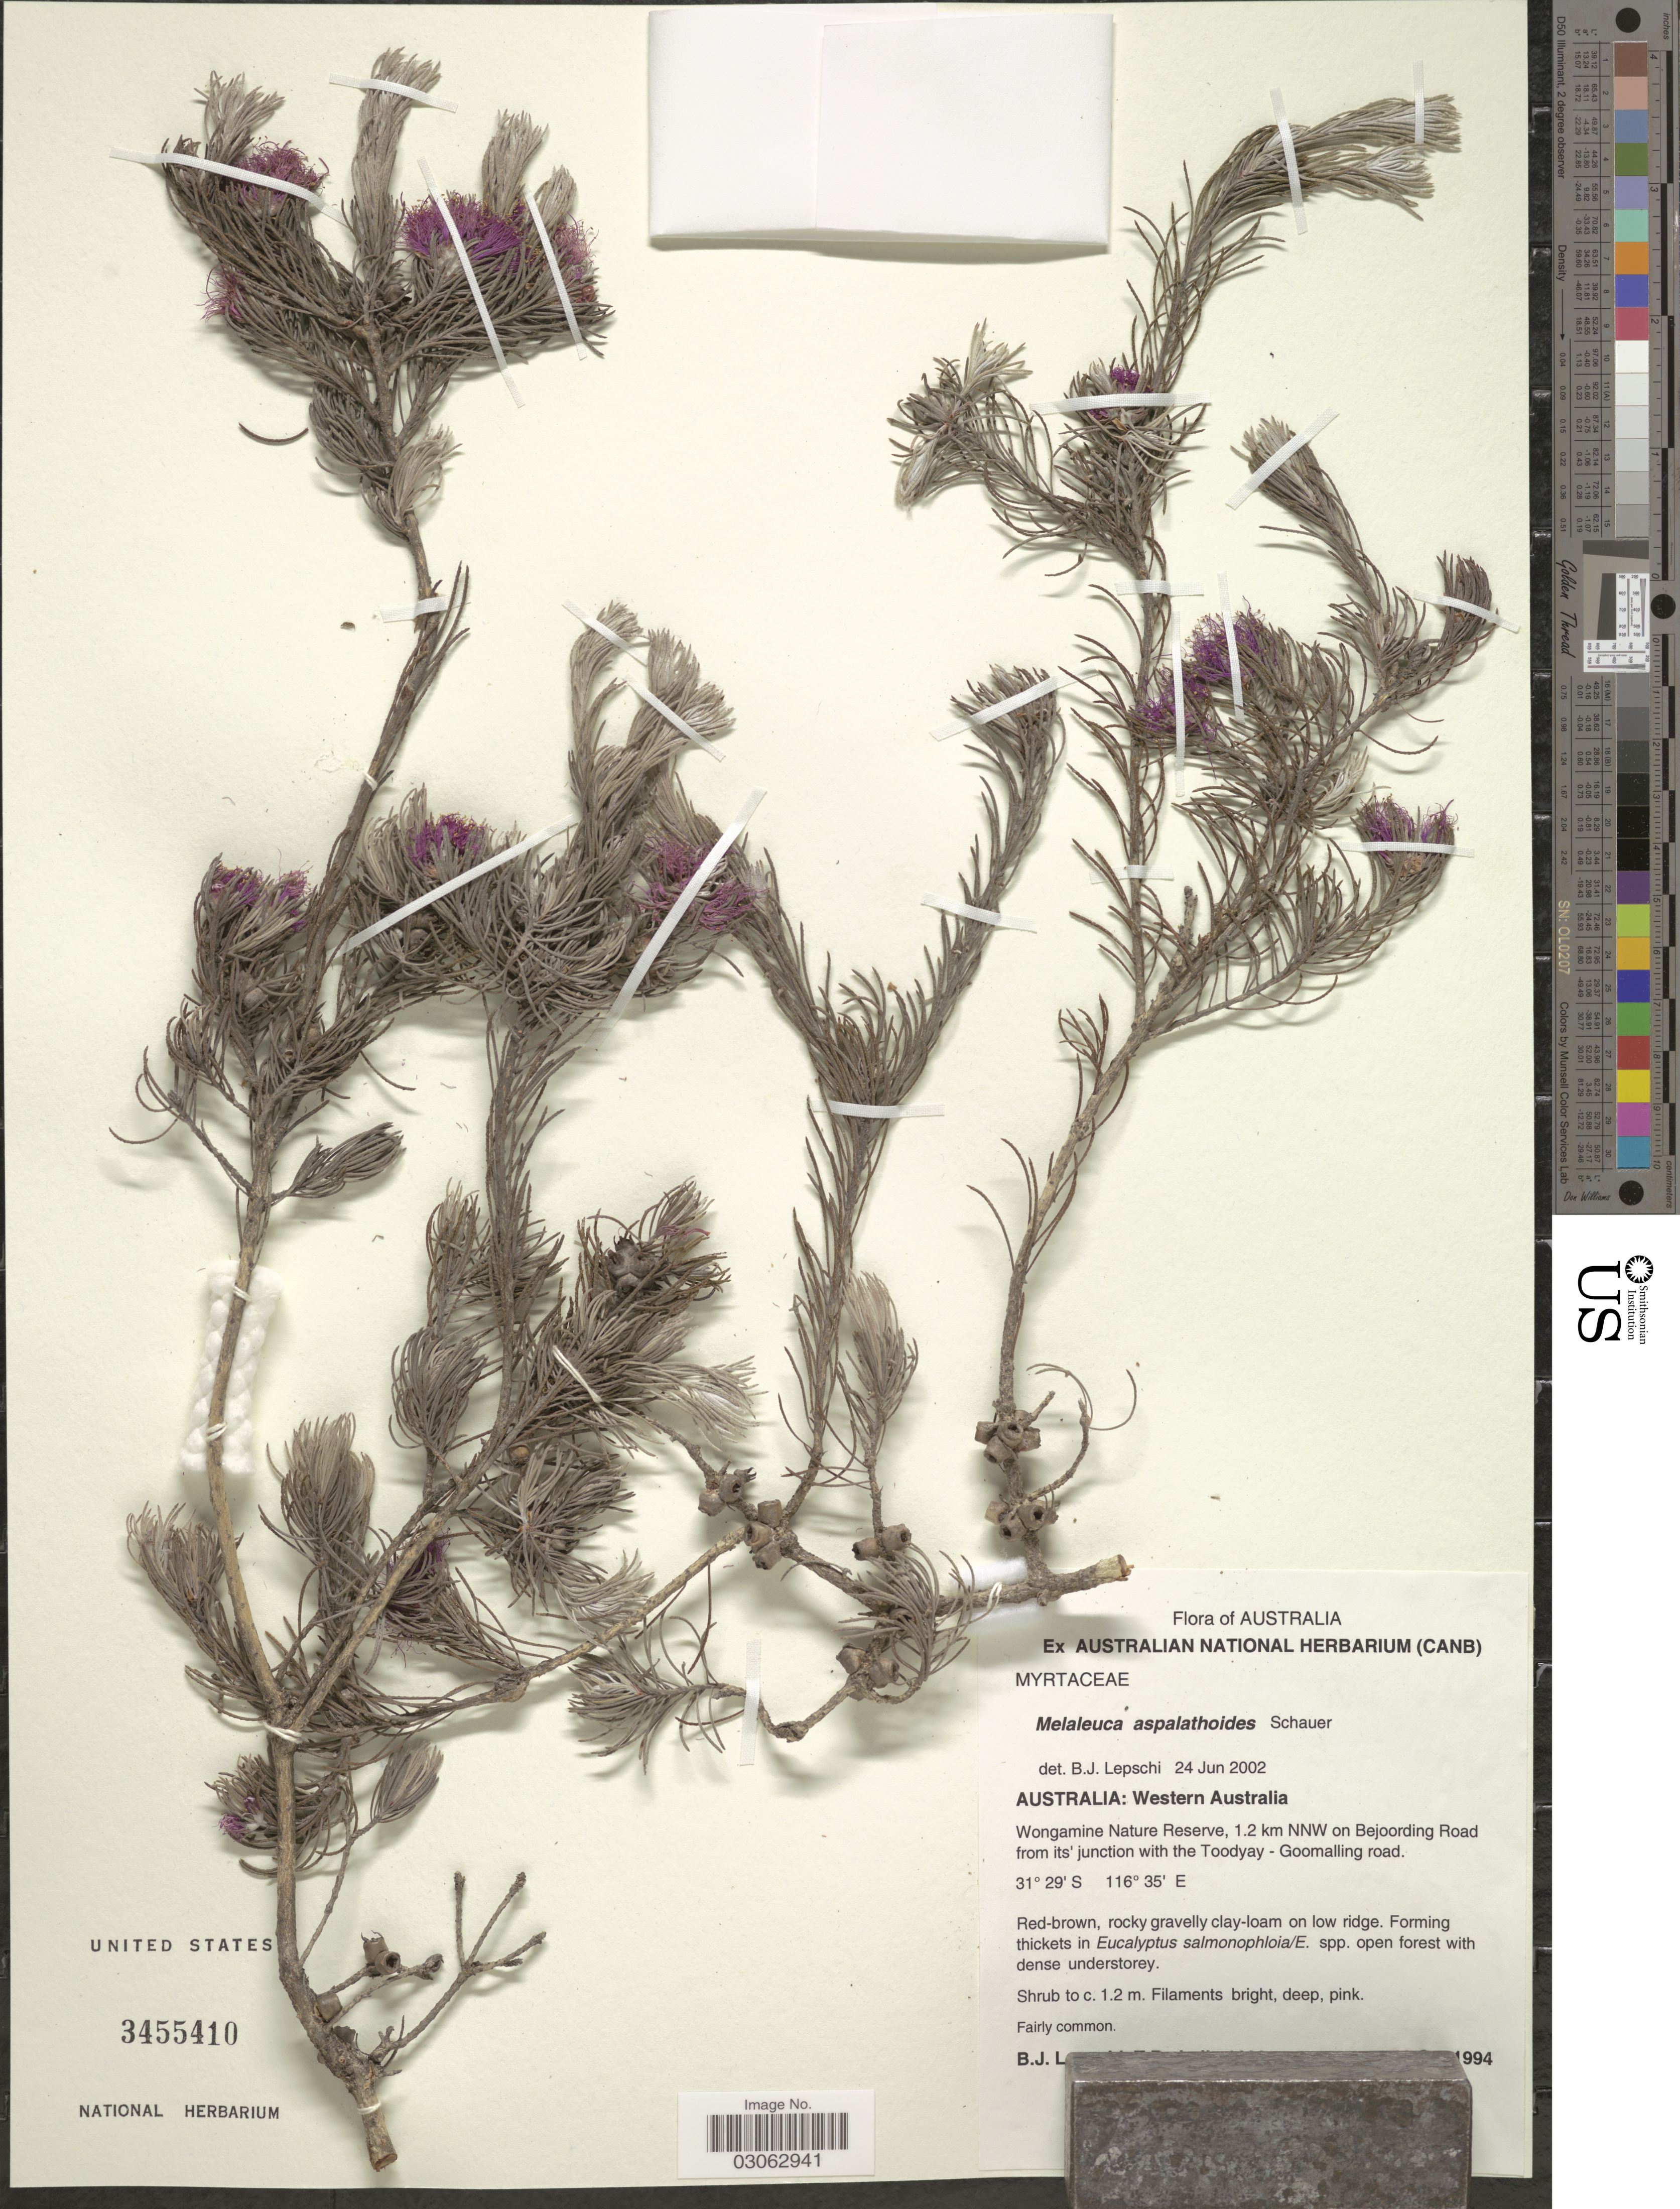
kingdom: Plantae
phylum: Tracheophyta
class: Magnoliopsida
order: Myrtales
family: Myrtaceae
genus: Melaleuca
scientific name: Melaleuca aspalathoides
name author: Schauer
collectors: B. Lepschi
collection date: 1994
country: Australia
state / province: Western Australia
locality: Wongamine Nature Reserve, 1.2 km NNW on Bejoording Road from it's junction with the Toodyay - Goomalling.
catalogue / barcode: US 3455410